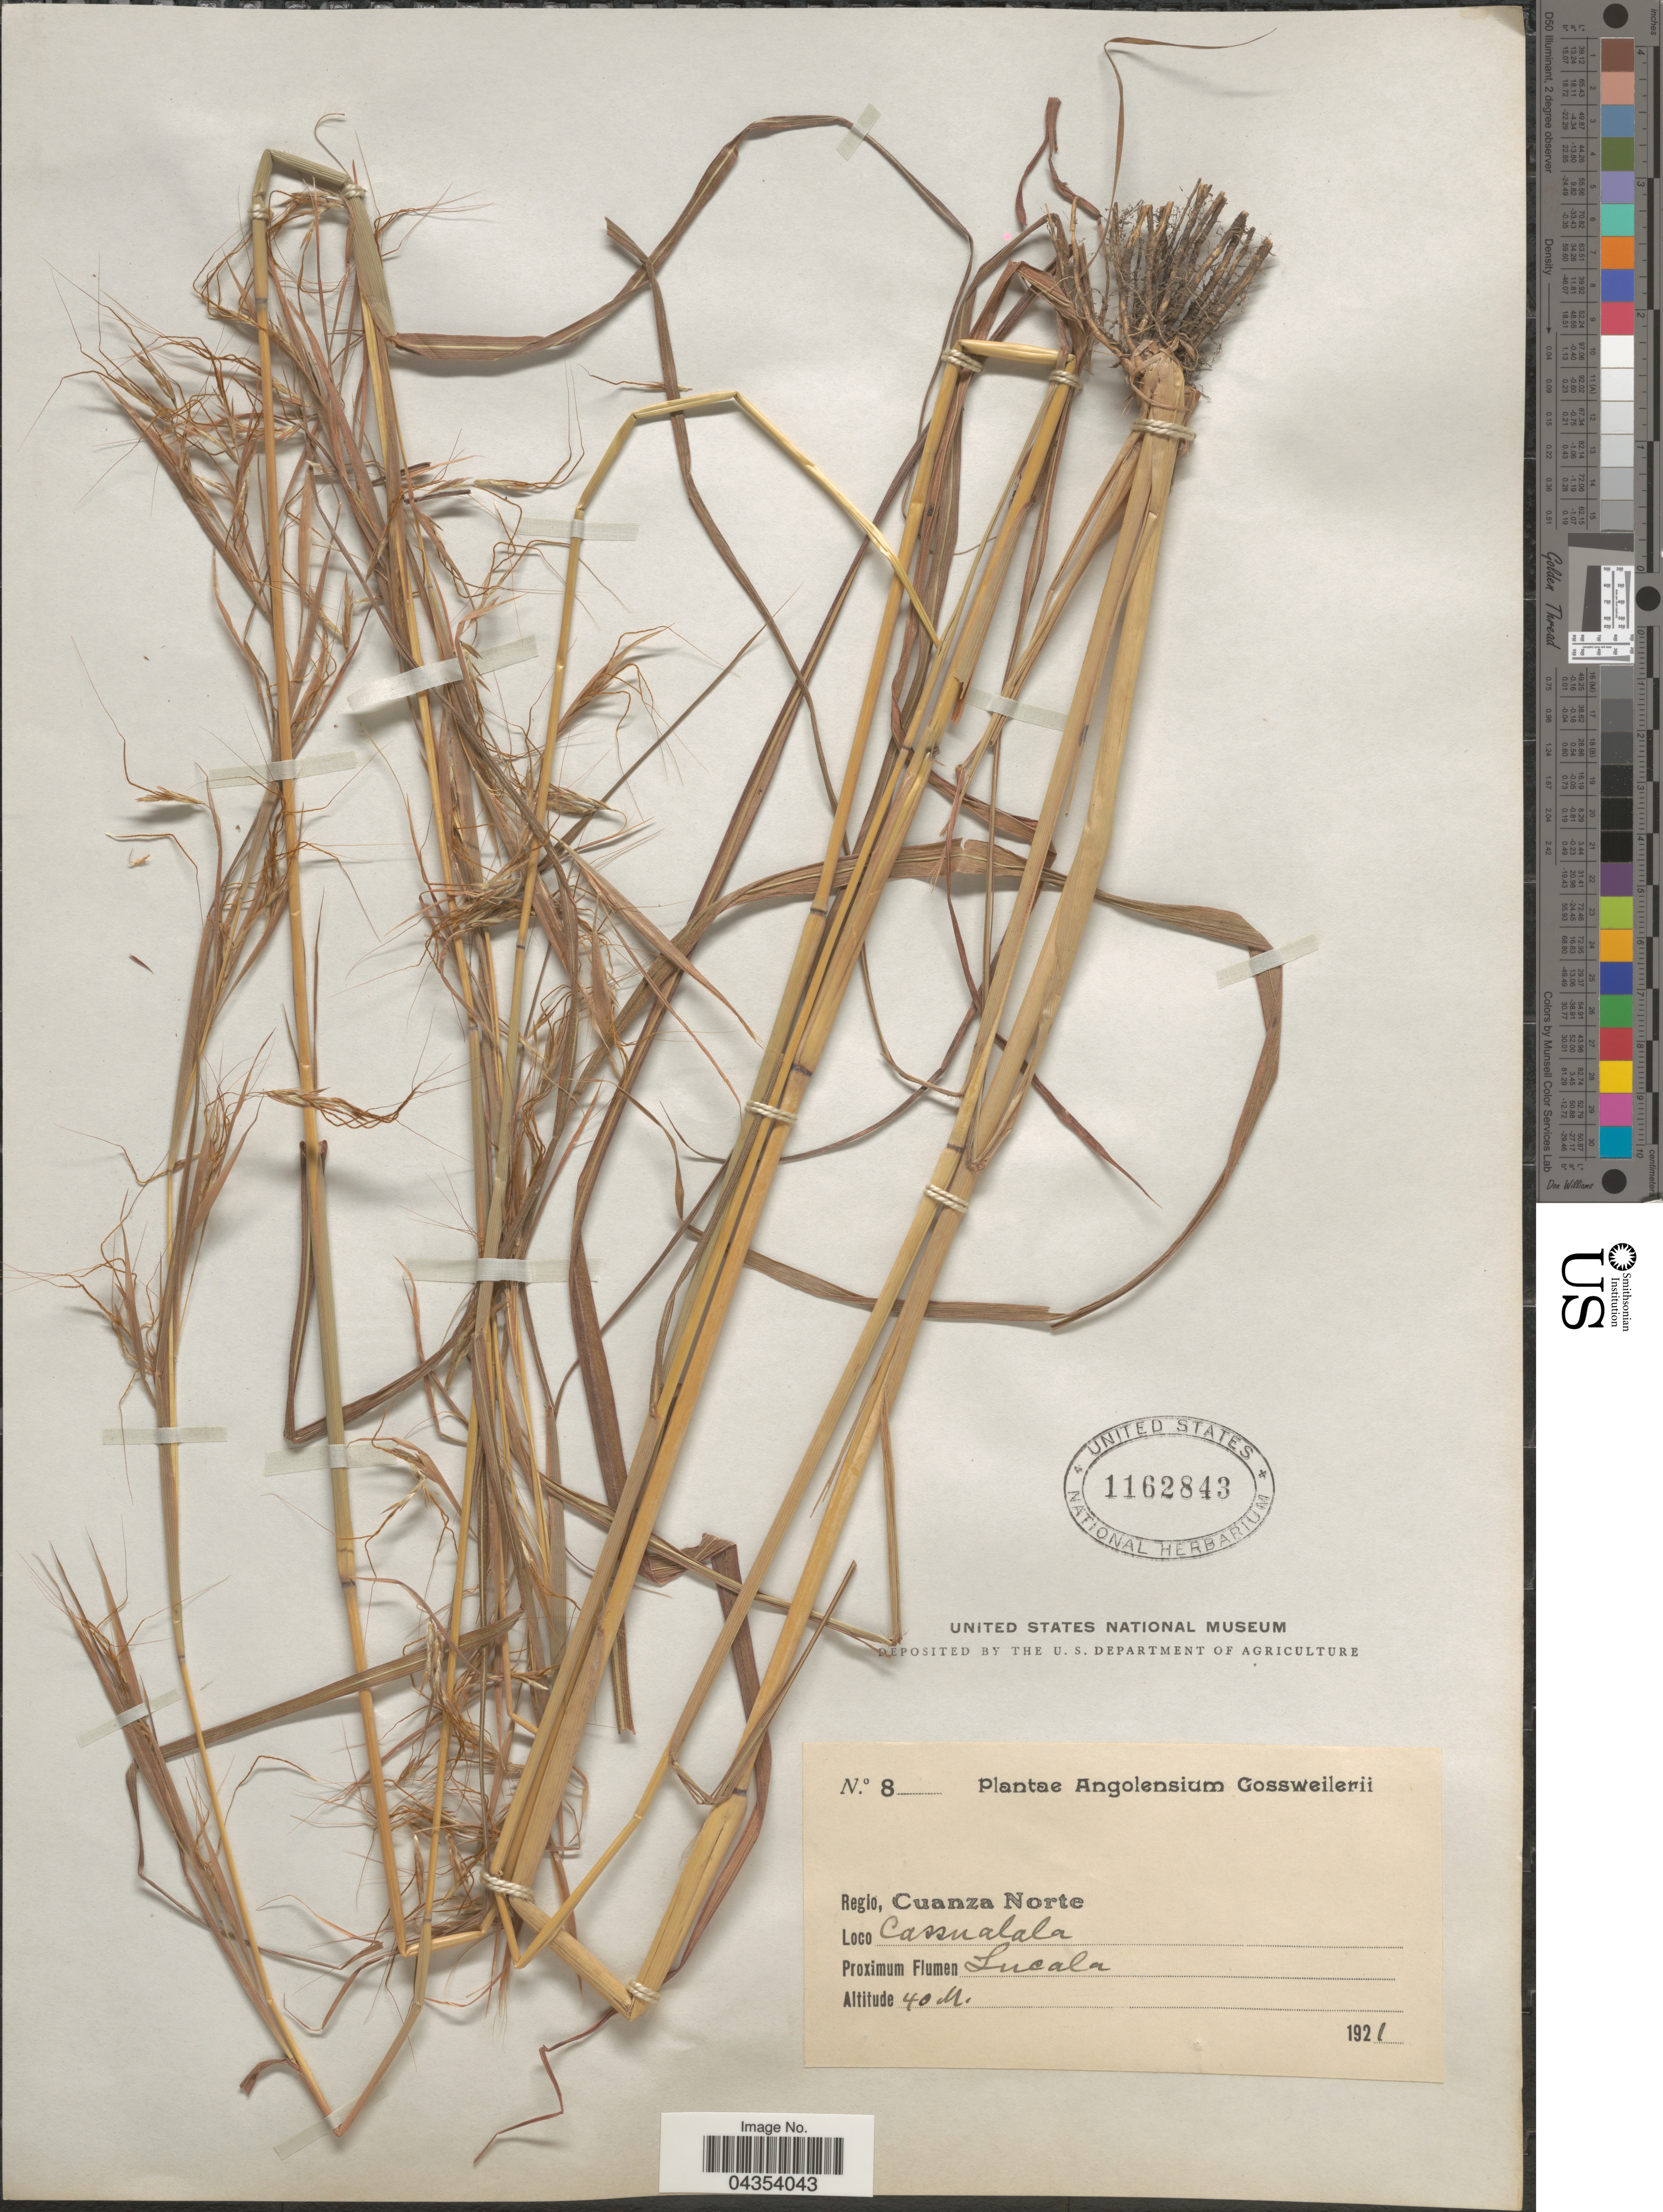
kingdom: Plantae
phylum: Tracheophyta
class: Liliopsida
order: Poales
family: Poaceae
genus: Hyparrhenia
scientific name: Hyparrhenia sp.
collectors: -. Gossweiler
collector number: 8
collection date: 1921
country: Angola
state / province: Cuanza Norte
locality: Regio, Cuanza Norte. Cassualala. Proximum Flumen Lucala.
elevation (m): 40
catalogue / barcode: US 1162843